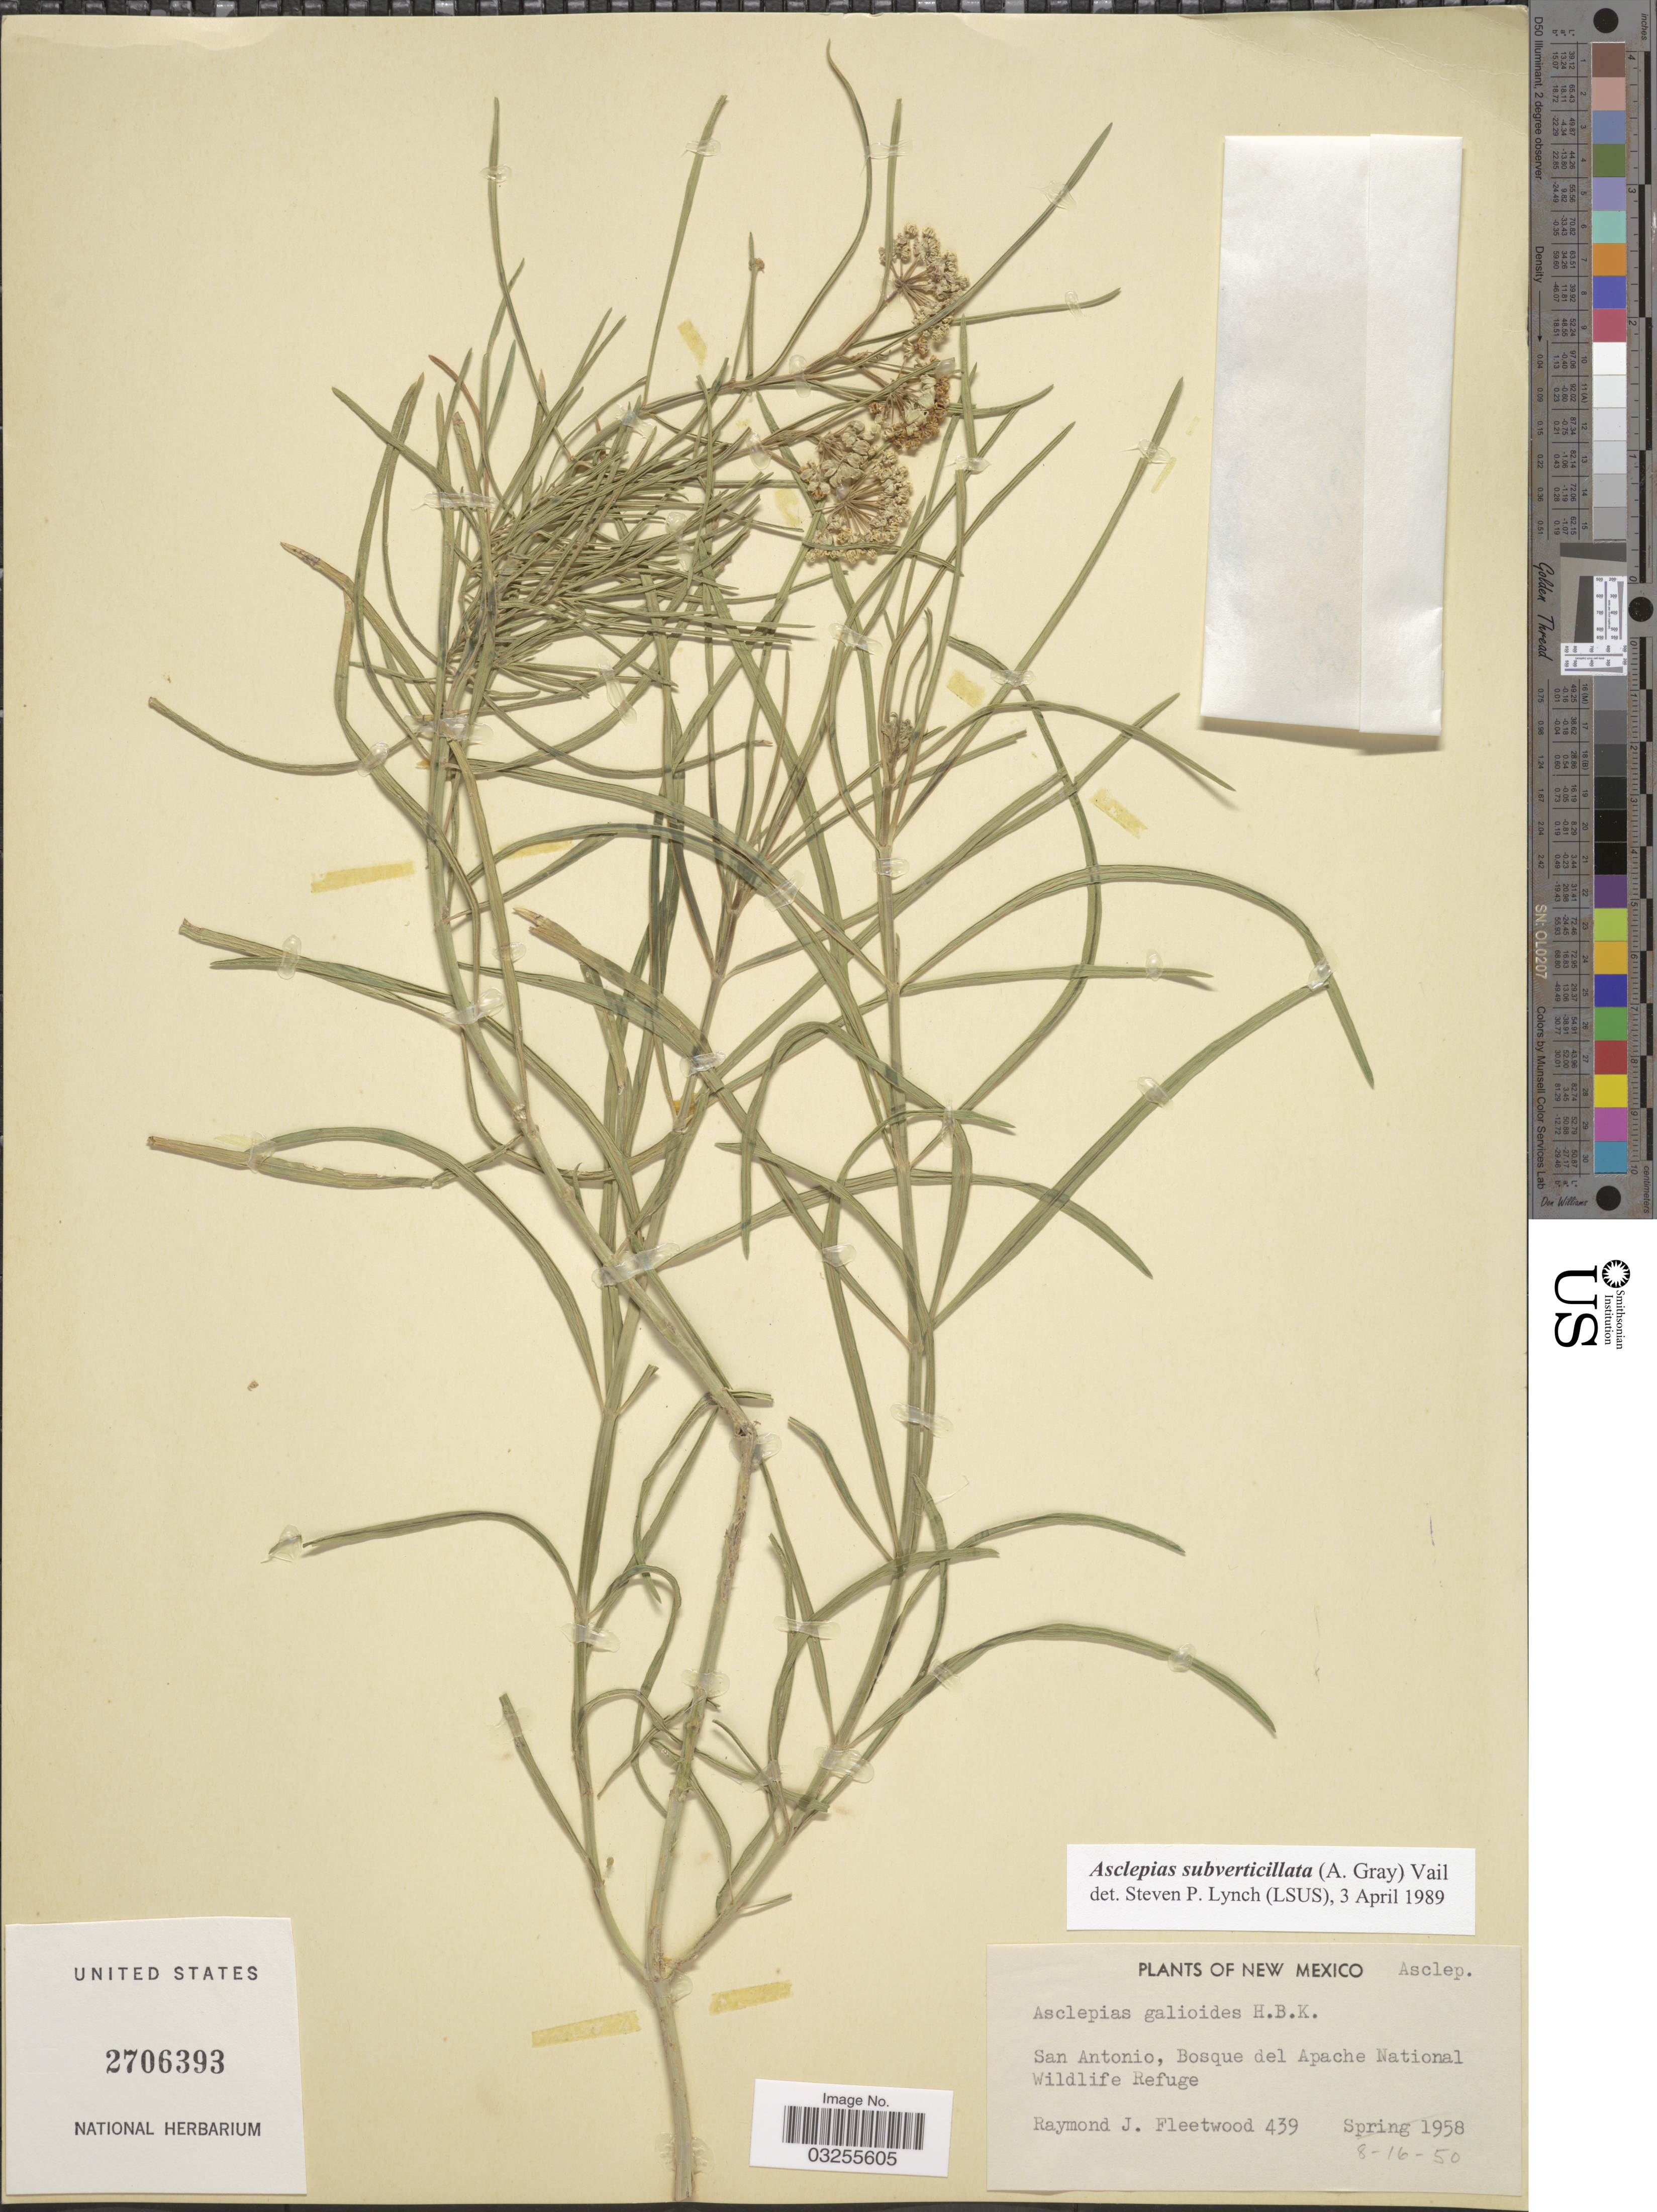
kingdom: Plantae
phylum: Tracheophyta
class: Magnoliopsida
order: Gentianales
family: Apocynaceae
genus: Asclepias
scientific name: Asclepias subverticillata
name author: (A. Gray) Vail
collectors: R. J. Fleetwood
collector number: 439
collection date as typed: Transcribed d/m/y: 16/8/50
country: United States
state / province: New Mexico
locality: San Antonio, Bosque del Apache National Wildlife Refuge.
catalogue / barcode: US 2706393